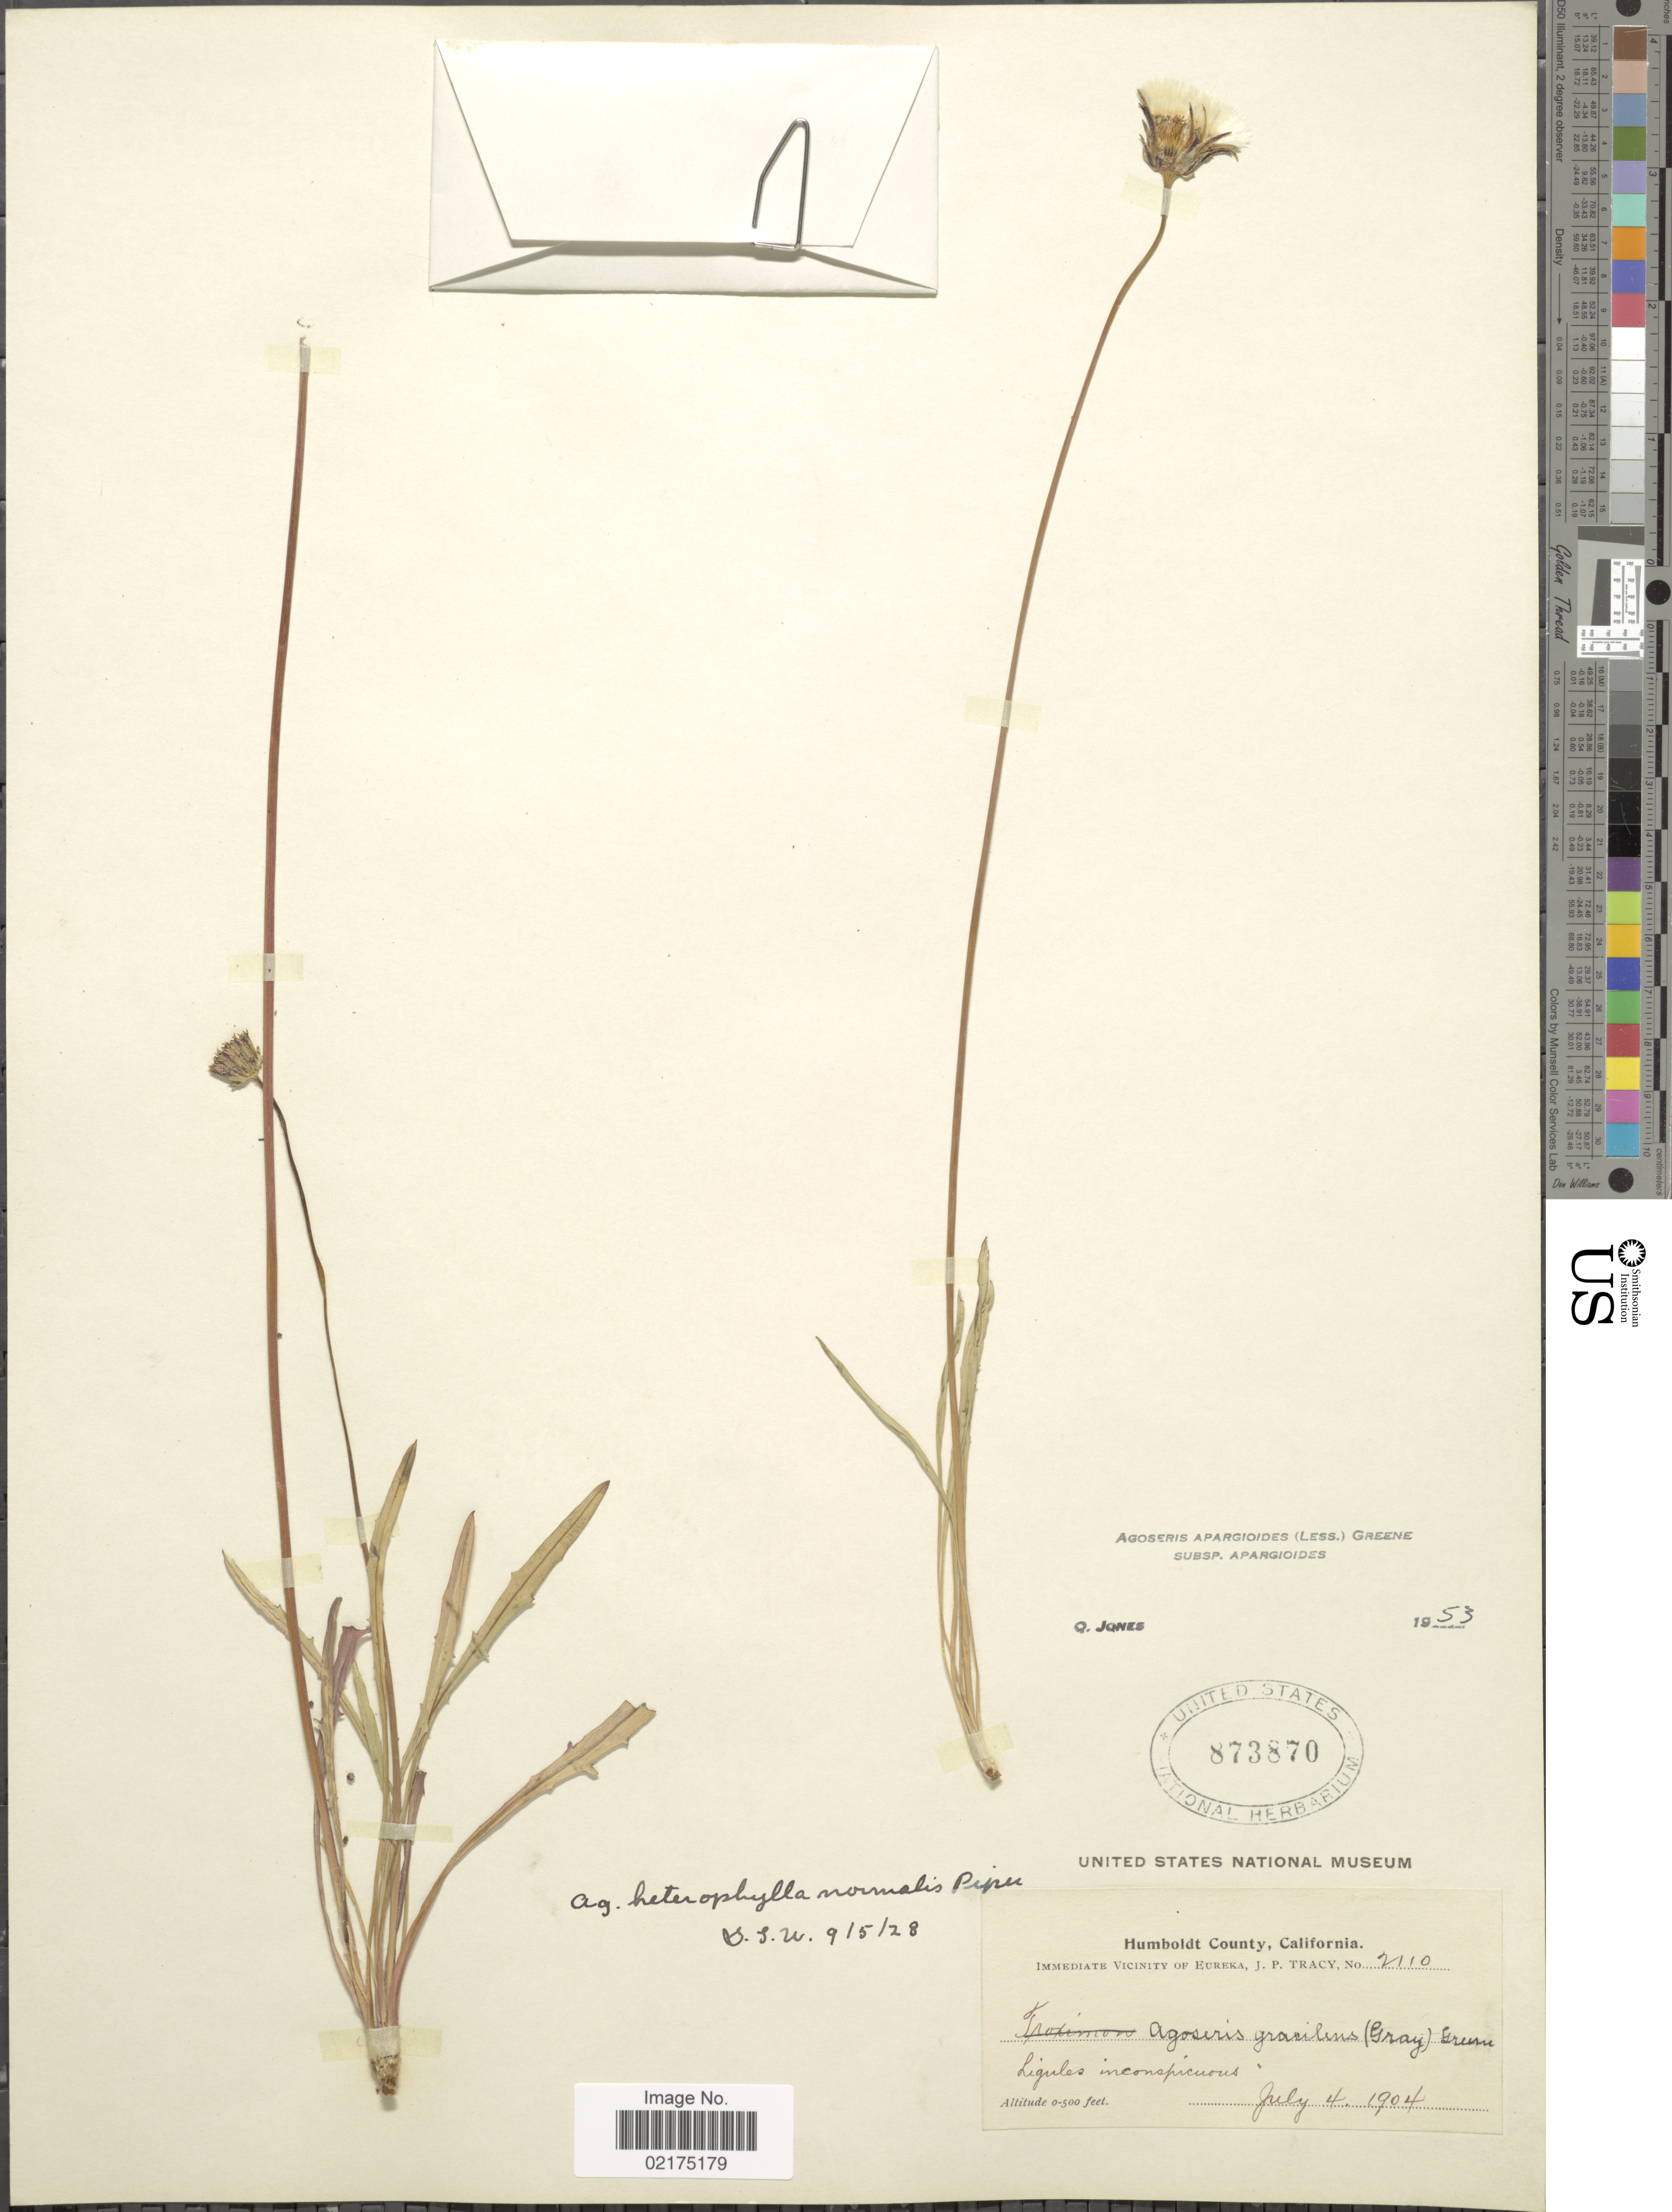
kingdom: Plantae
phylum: Tracheophyta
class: Magnoliopsida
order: Asterales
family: Asteraceae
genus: Agoseris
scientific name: Agoseris apargioides subsp. apargioides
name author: (Less.) Greene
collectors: J. Tracy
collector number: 2110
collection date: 1904-07-04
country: United States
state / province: California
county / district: Humboldt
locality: Humboldt County, Immediate vicinity of Eureka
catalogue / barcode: US 873870